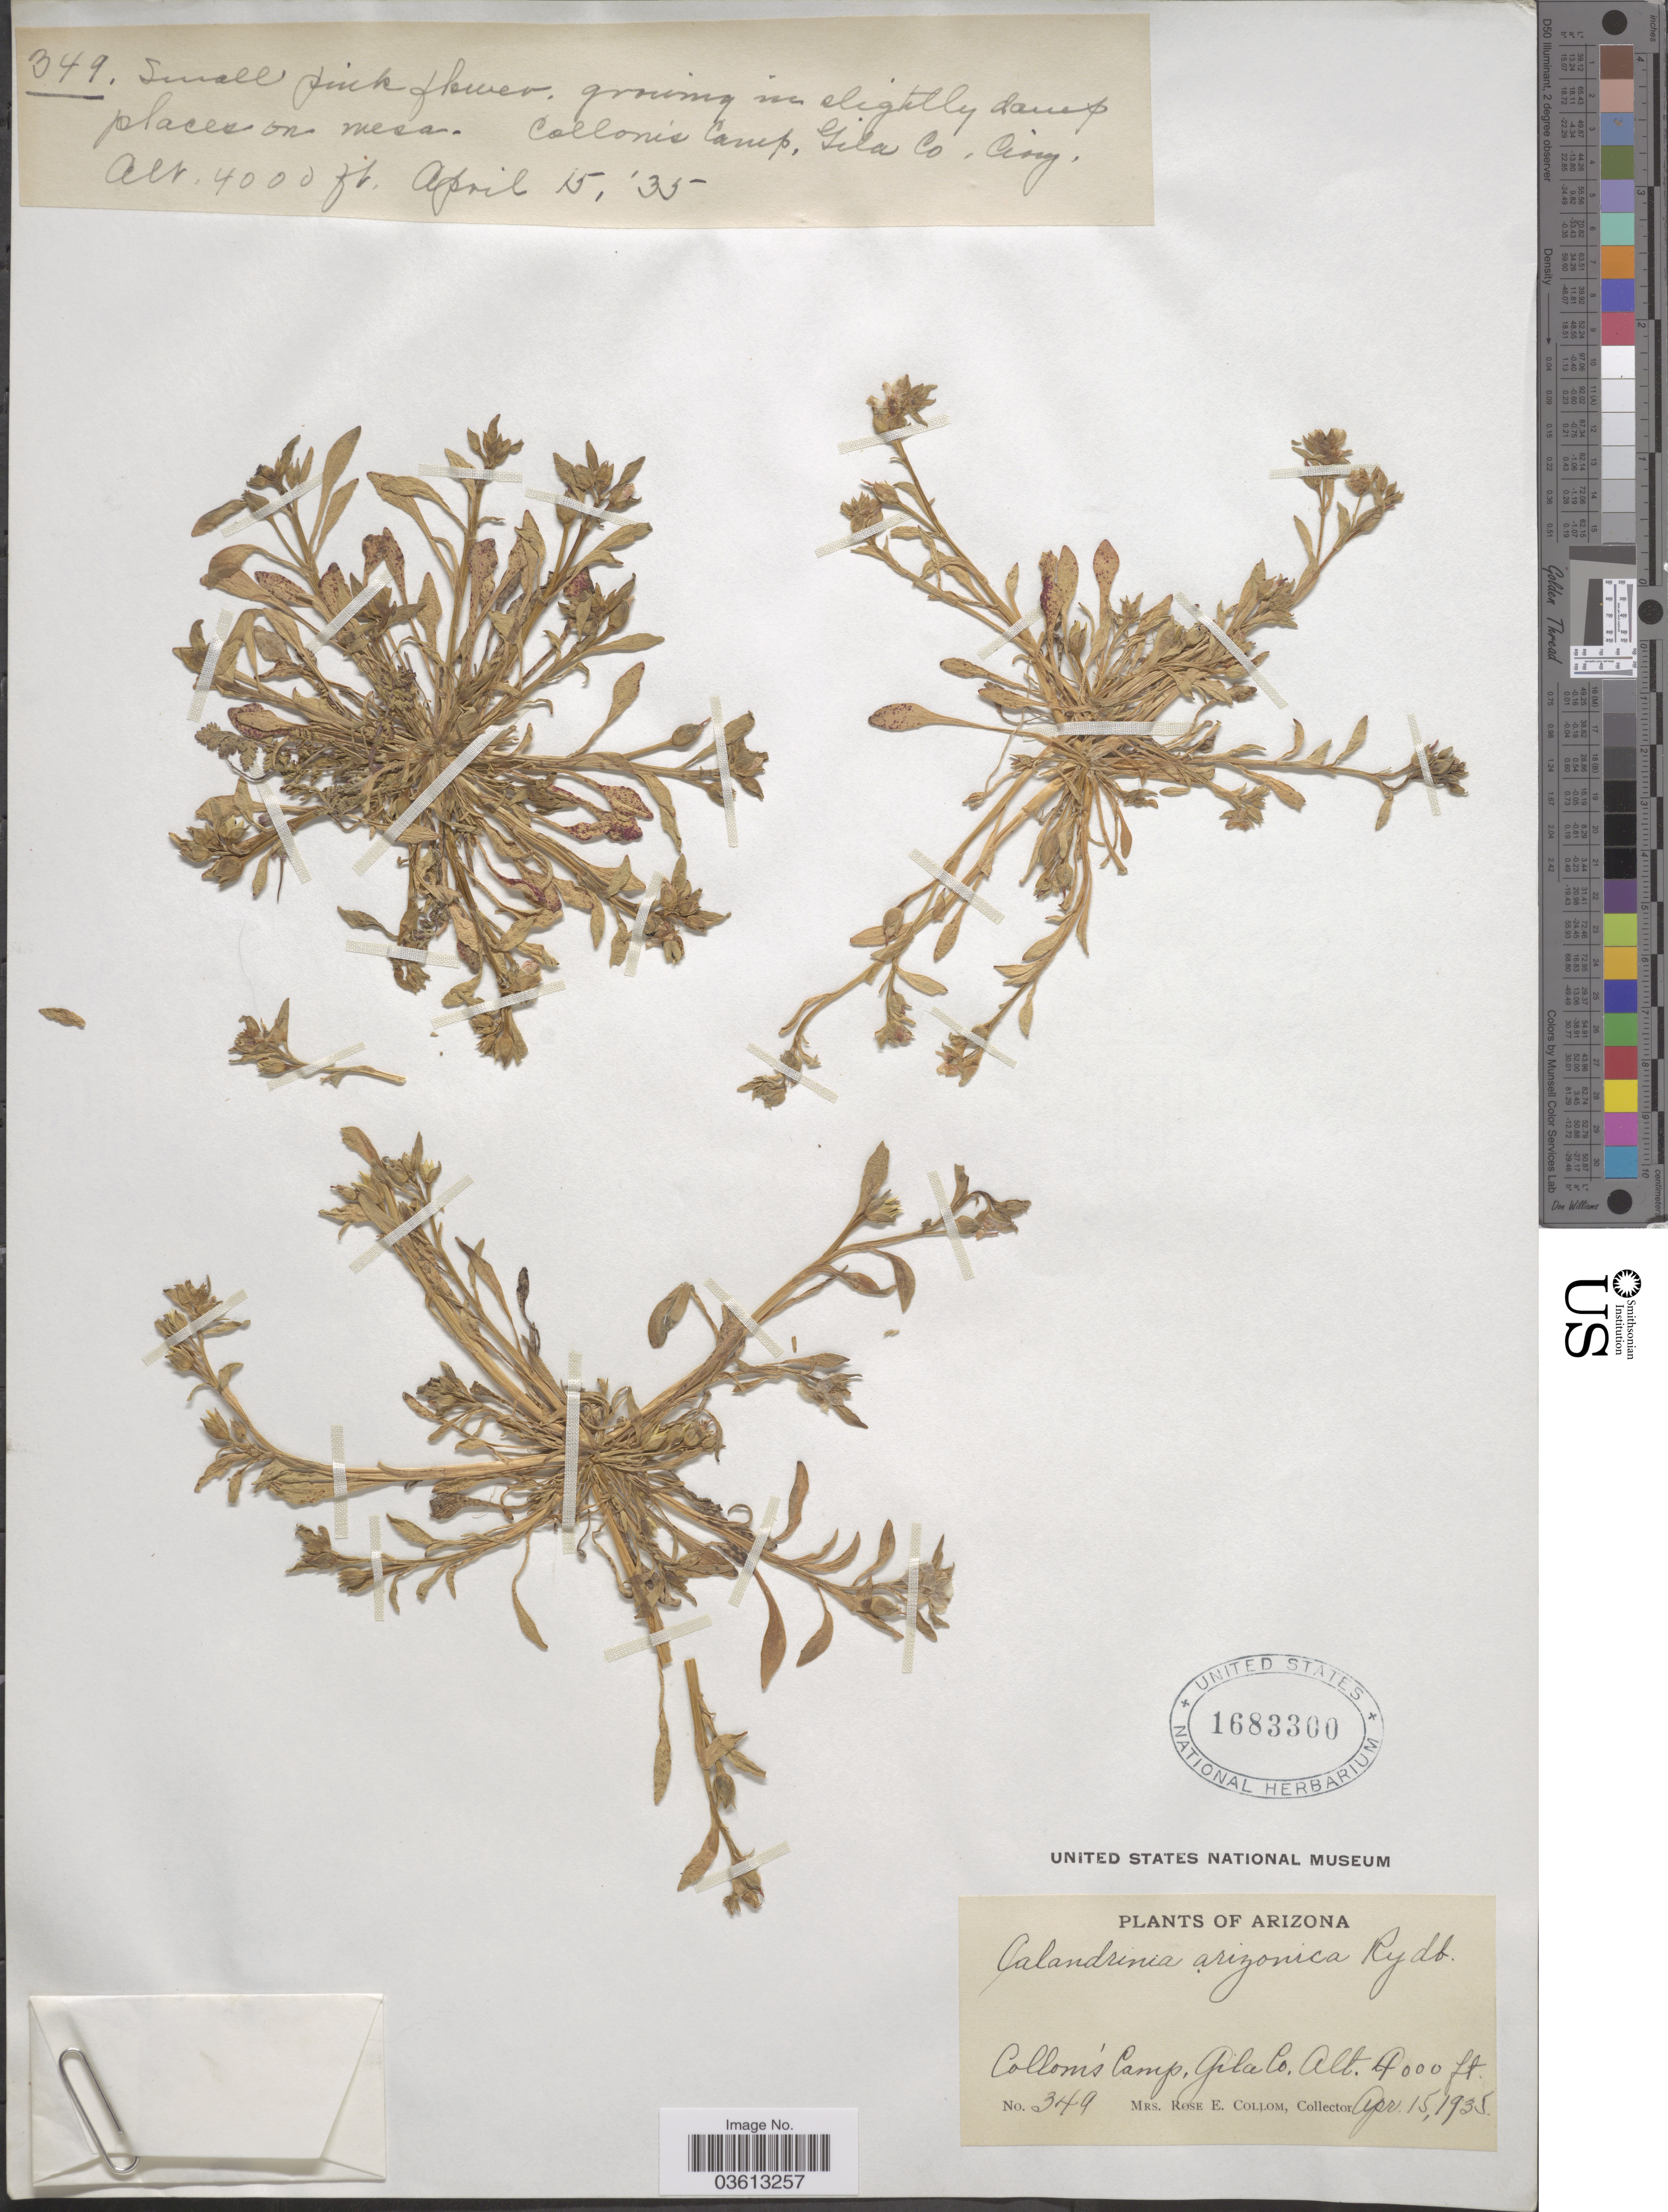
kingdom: Plantae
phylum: Tracheophyta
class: Magnoliopsida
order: Caryophyllales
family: Montiaceae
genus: Calandrinia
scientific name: Calandrinia ciliata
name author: (Ruiz & Pav.) DC.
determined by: Strong, Mark T., (BOT), Smithsonian Institution - National Museum of Natural History (UNITED STATES)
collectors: R. E. Collom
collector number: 349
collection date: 1935-04-15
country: United States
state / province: Arizona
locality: Collom's Camp, Gila Co.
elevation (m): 1219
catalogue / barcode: US 1683300